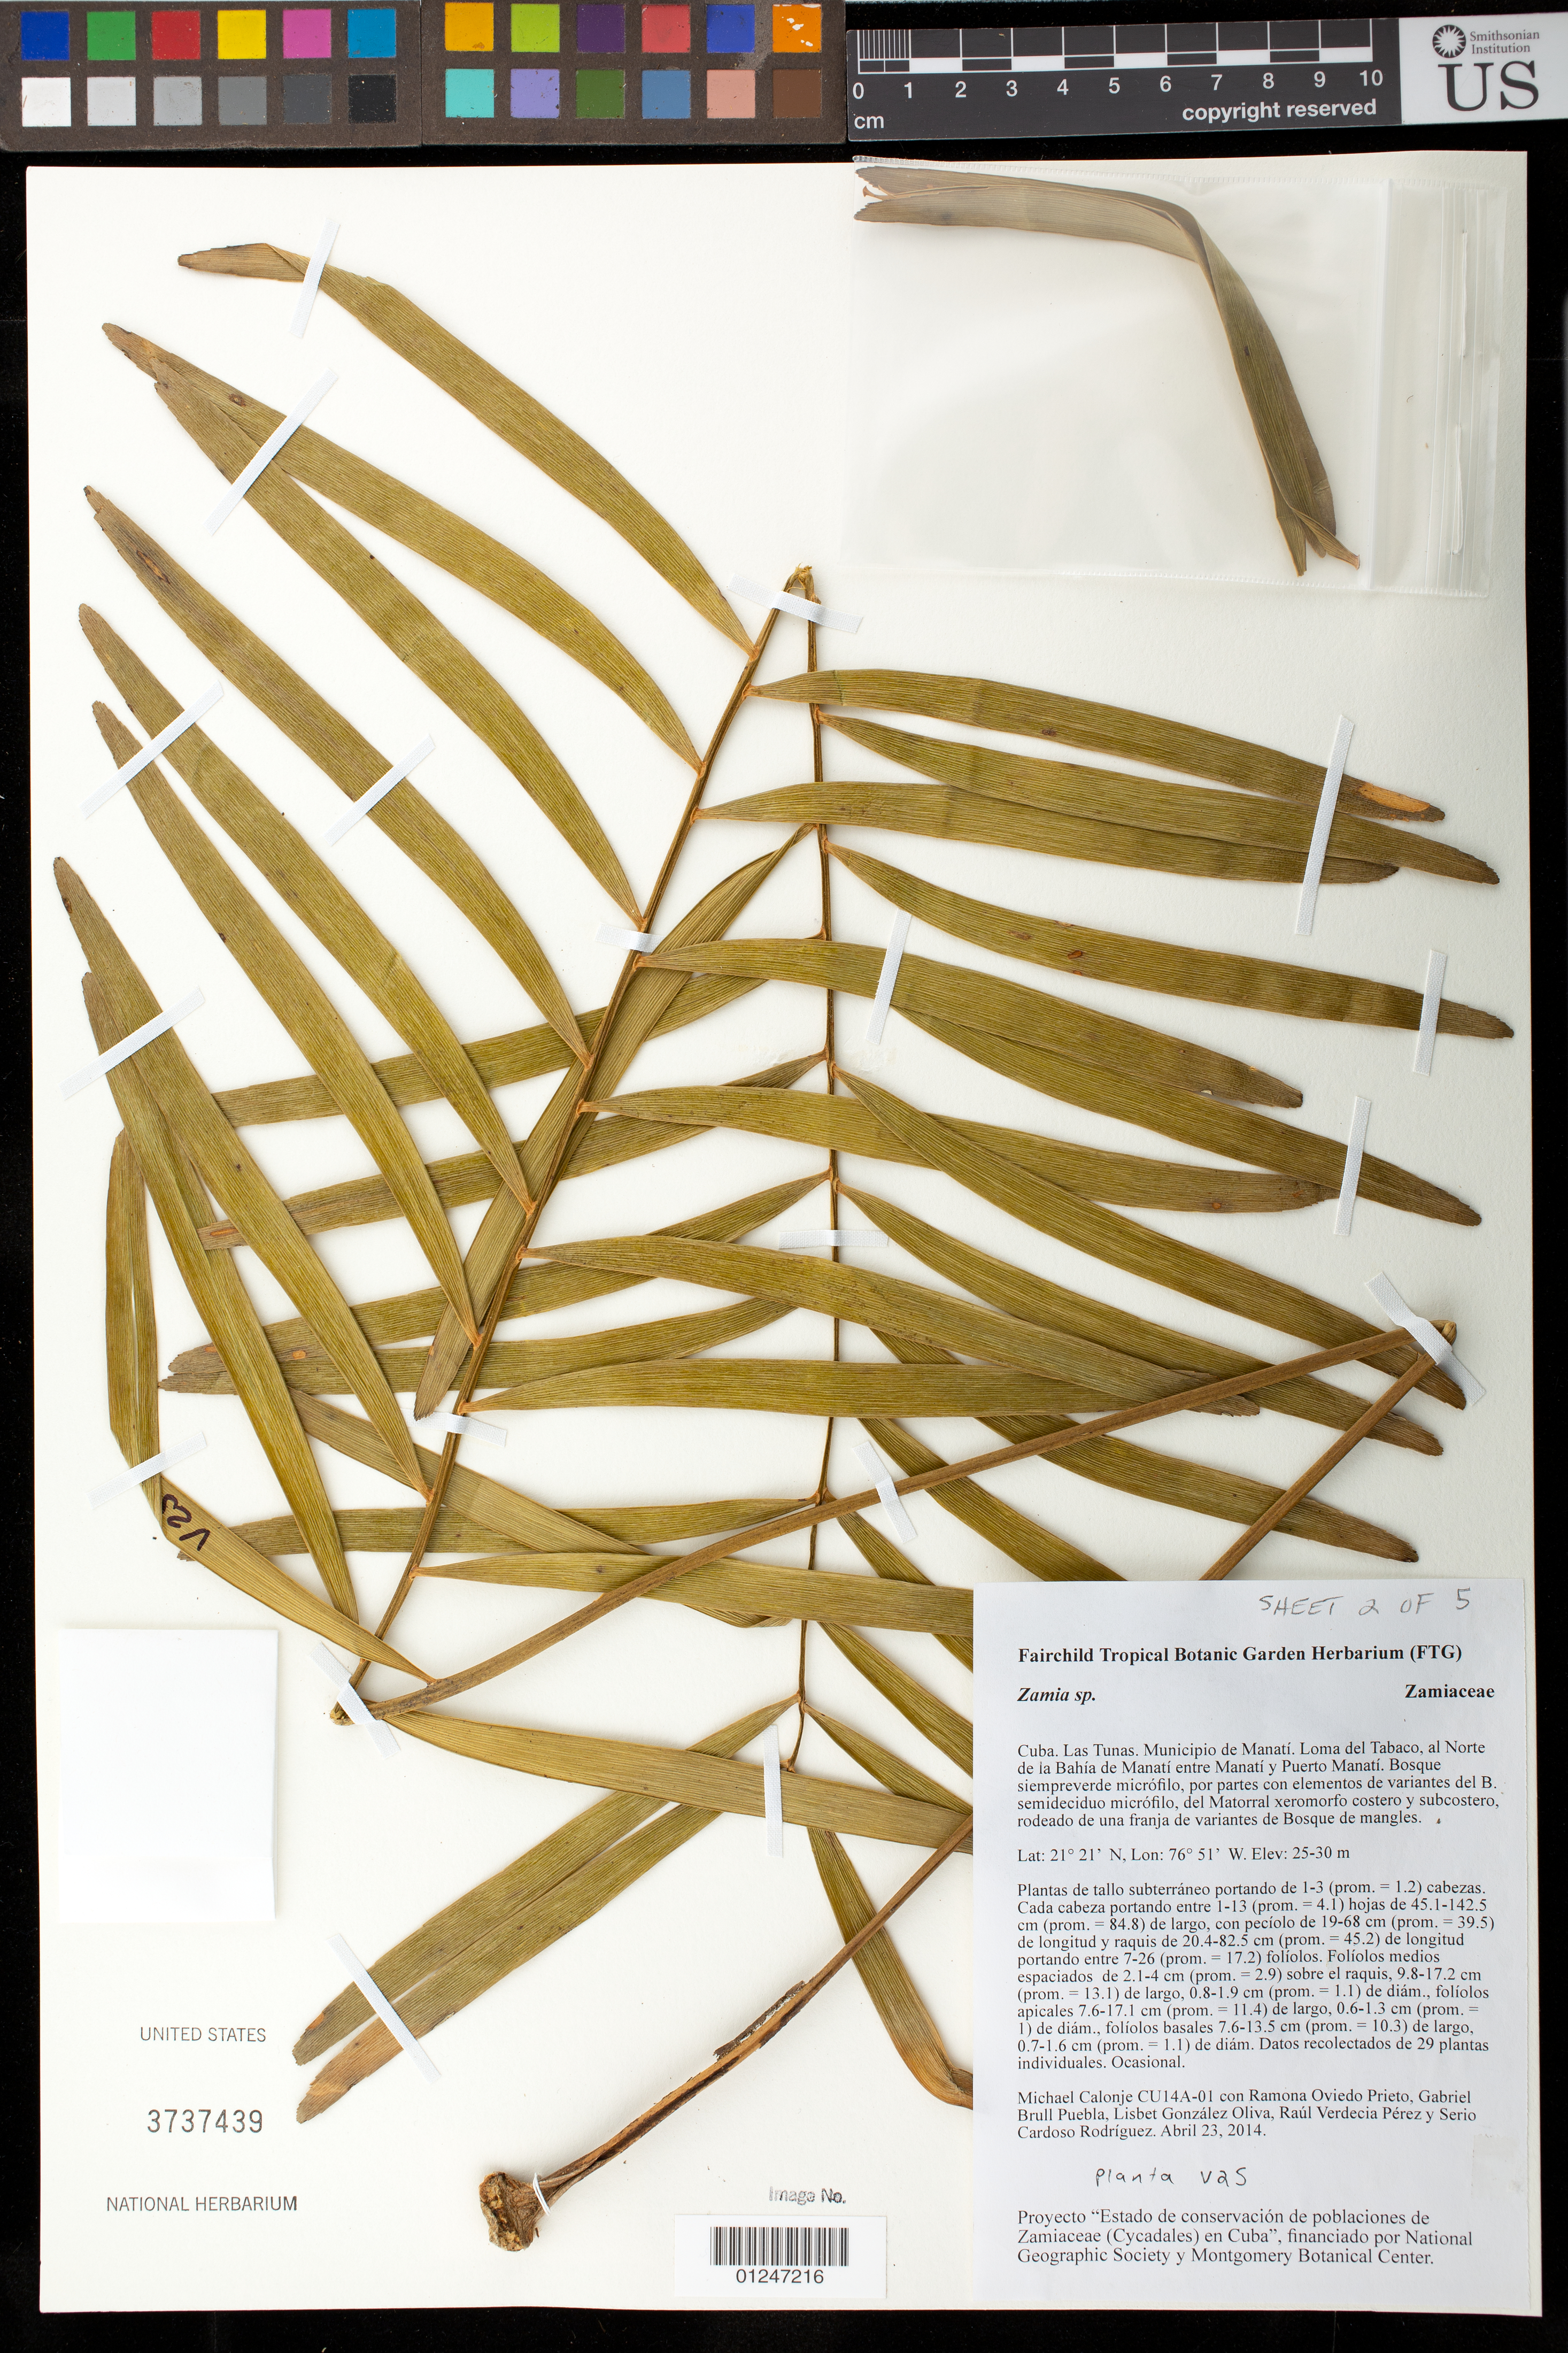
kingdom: Plantae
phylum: Tracheophyta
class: Cycadopsida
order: Cycadales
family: Zamiaceae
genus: Zamia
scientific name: Zamia sp.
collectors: M. Calonje et al.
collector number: CU14A-01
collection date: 2014-04-23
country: Cuba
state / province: Las Tunas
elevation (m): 25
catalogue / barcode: US 3737439